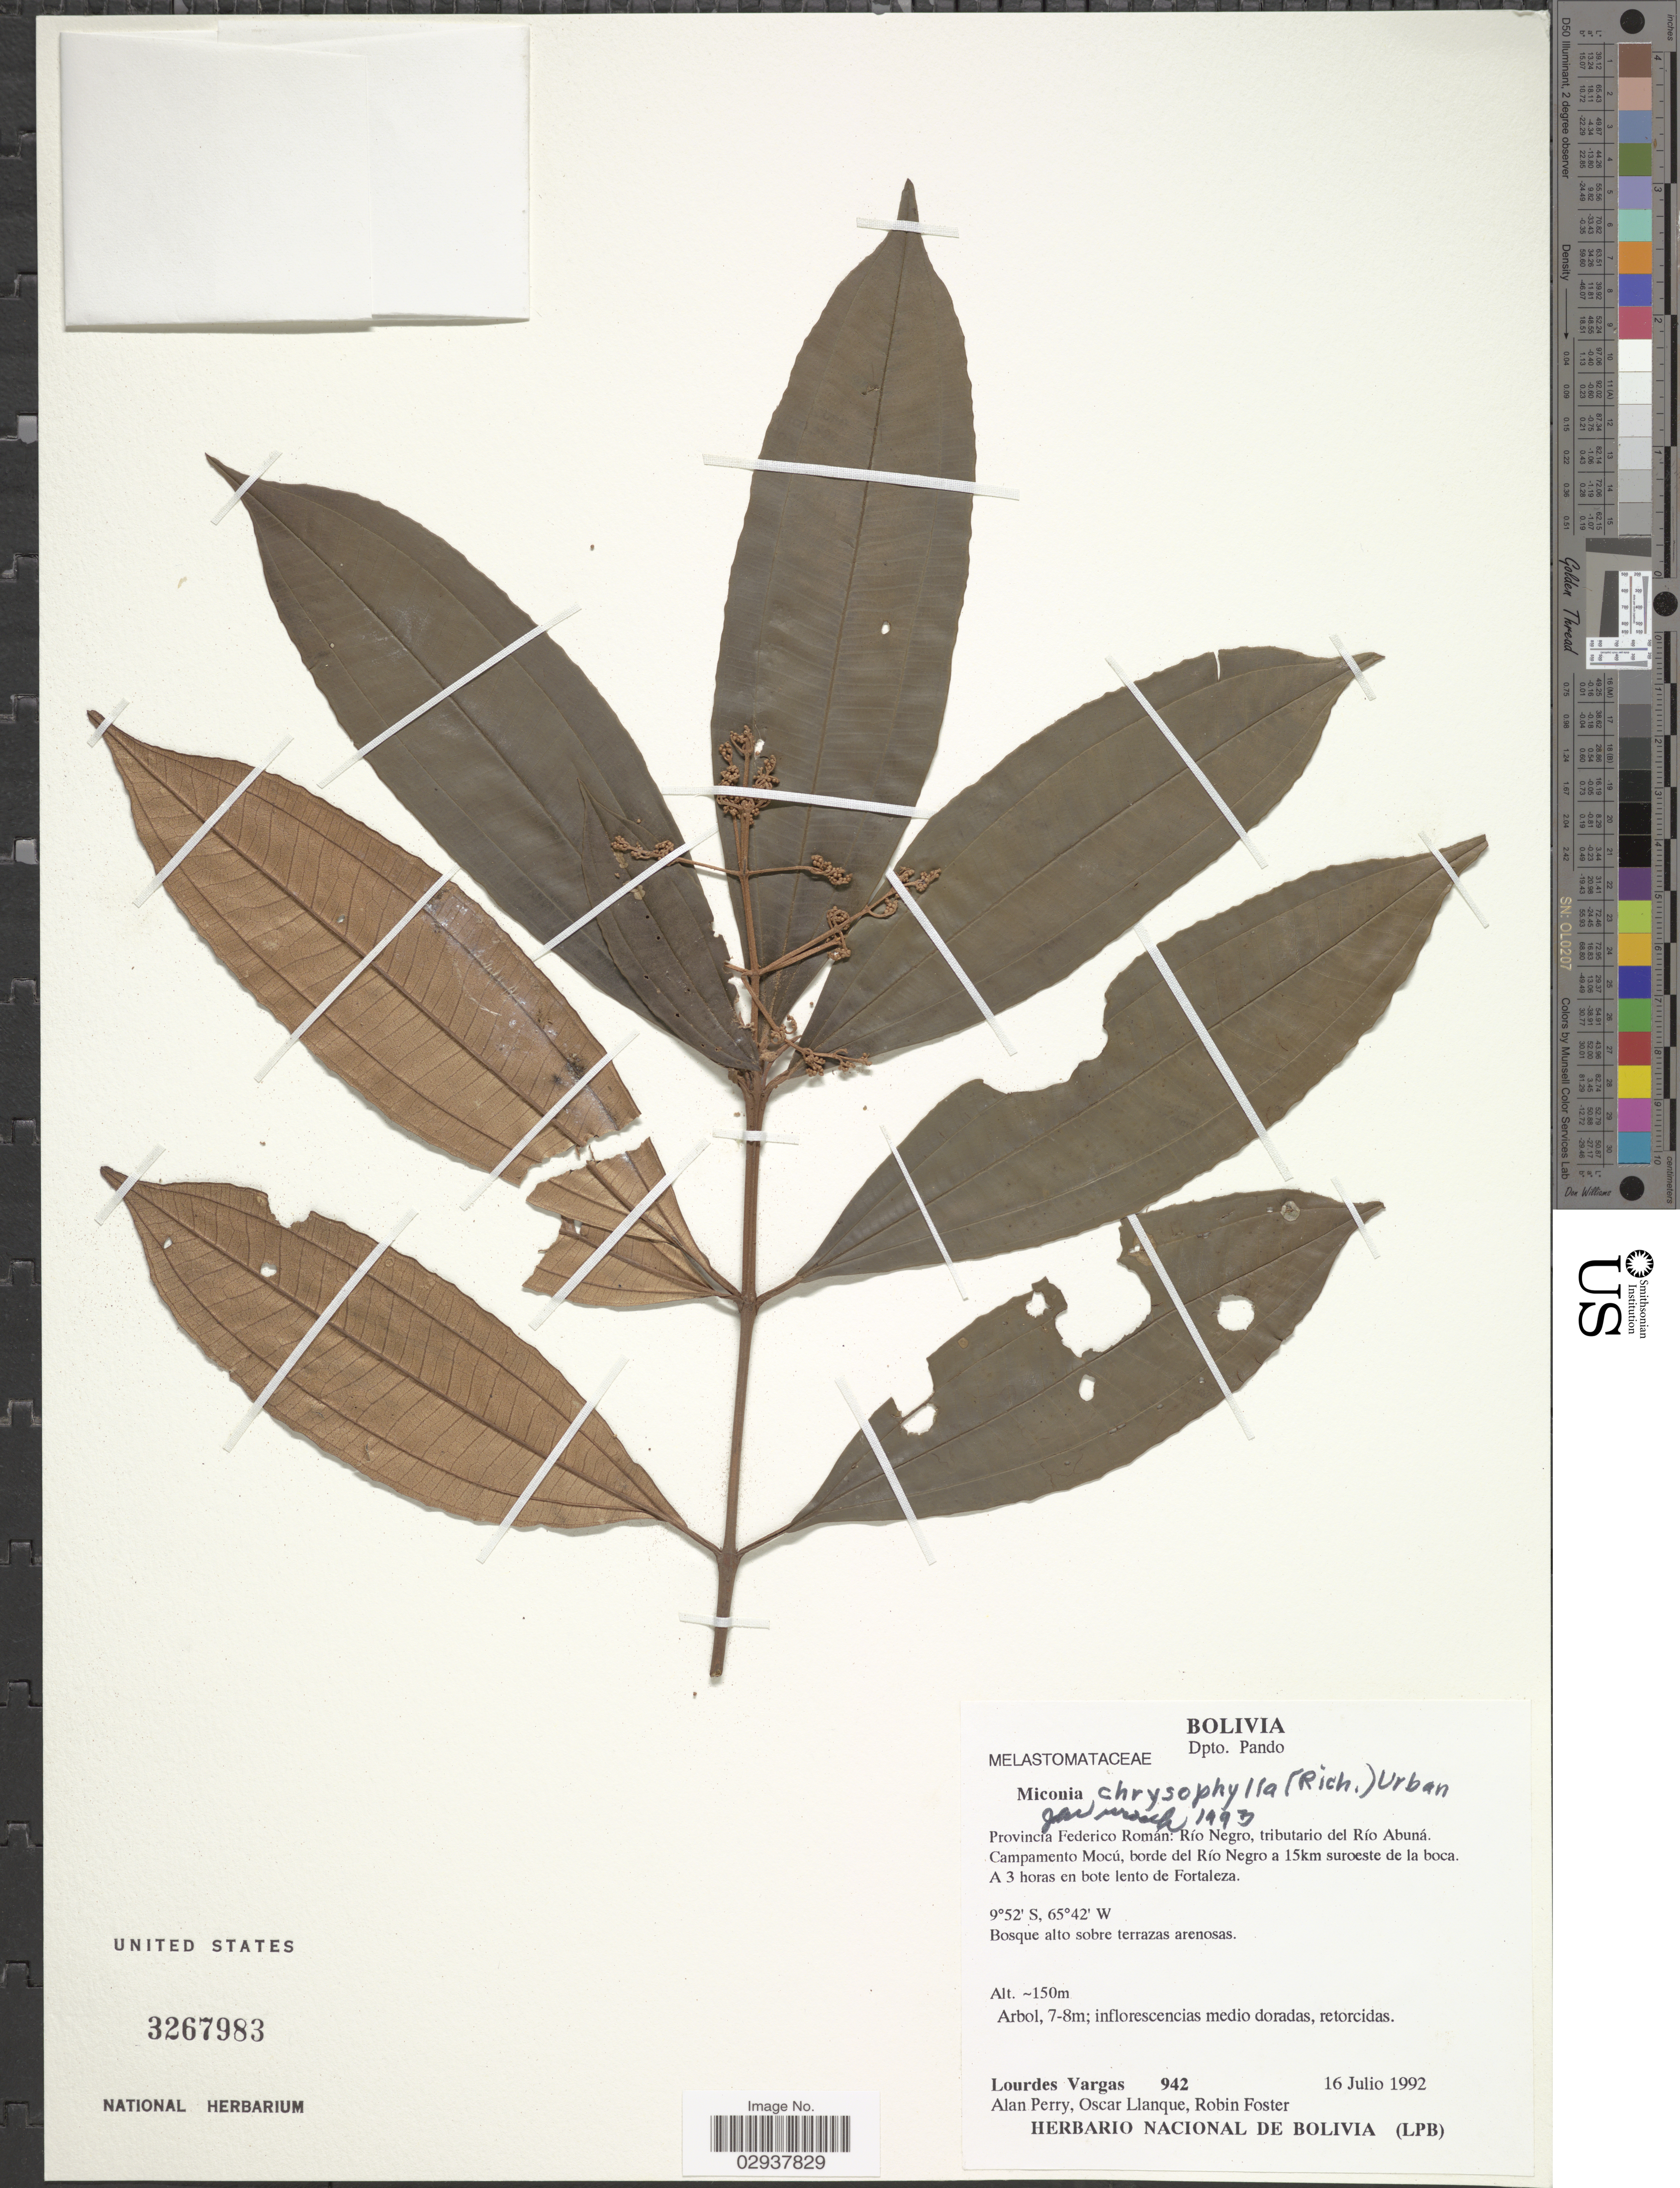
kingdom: Plantae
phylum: Tracheophyta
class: Magnoliopsida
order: Myrtales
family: Melastomataceae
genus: Miconia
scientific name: Miconia chrysophylla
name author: (Rich.) Urb.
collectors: L. Vargas, A. Perry, O. Llanque & R. B. Foster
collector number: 942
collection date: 1992-07-16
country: Bolivia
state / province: Pando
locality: Provincia Federico Román: Río Negro, tributario del Río Abuná. Campamento Mocú, borde del Río Negro a 15 km suroeste de la boca. A 3 horas en bote lento de Fortaleza.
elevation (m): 150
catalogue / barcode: US 3267983